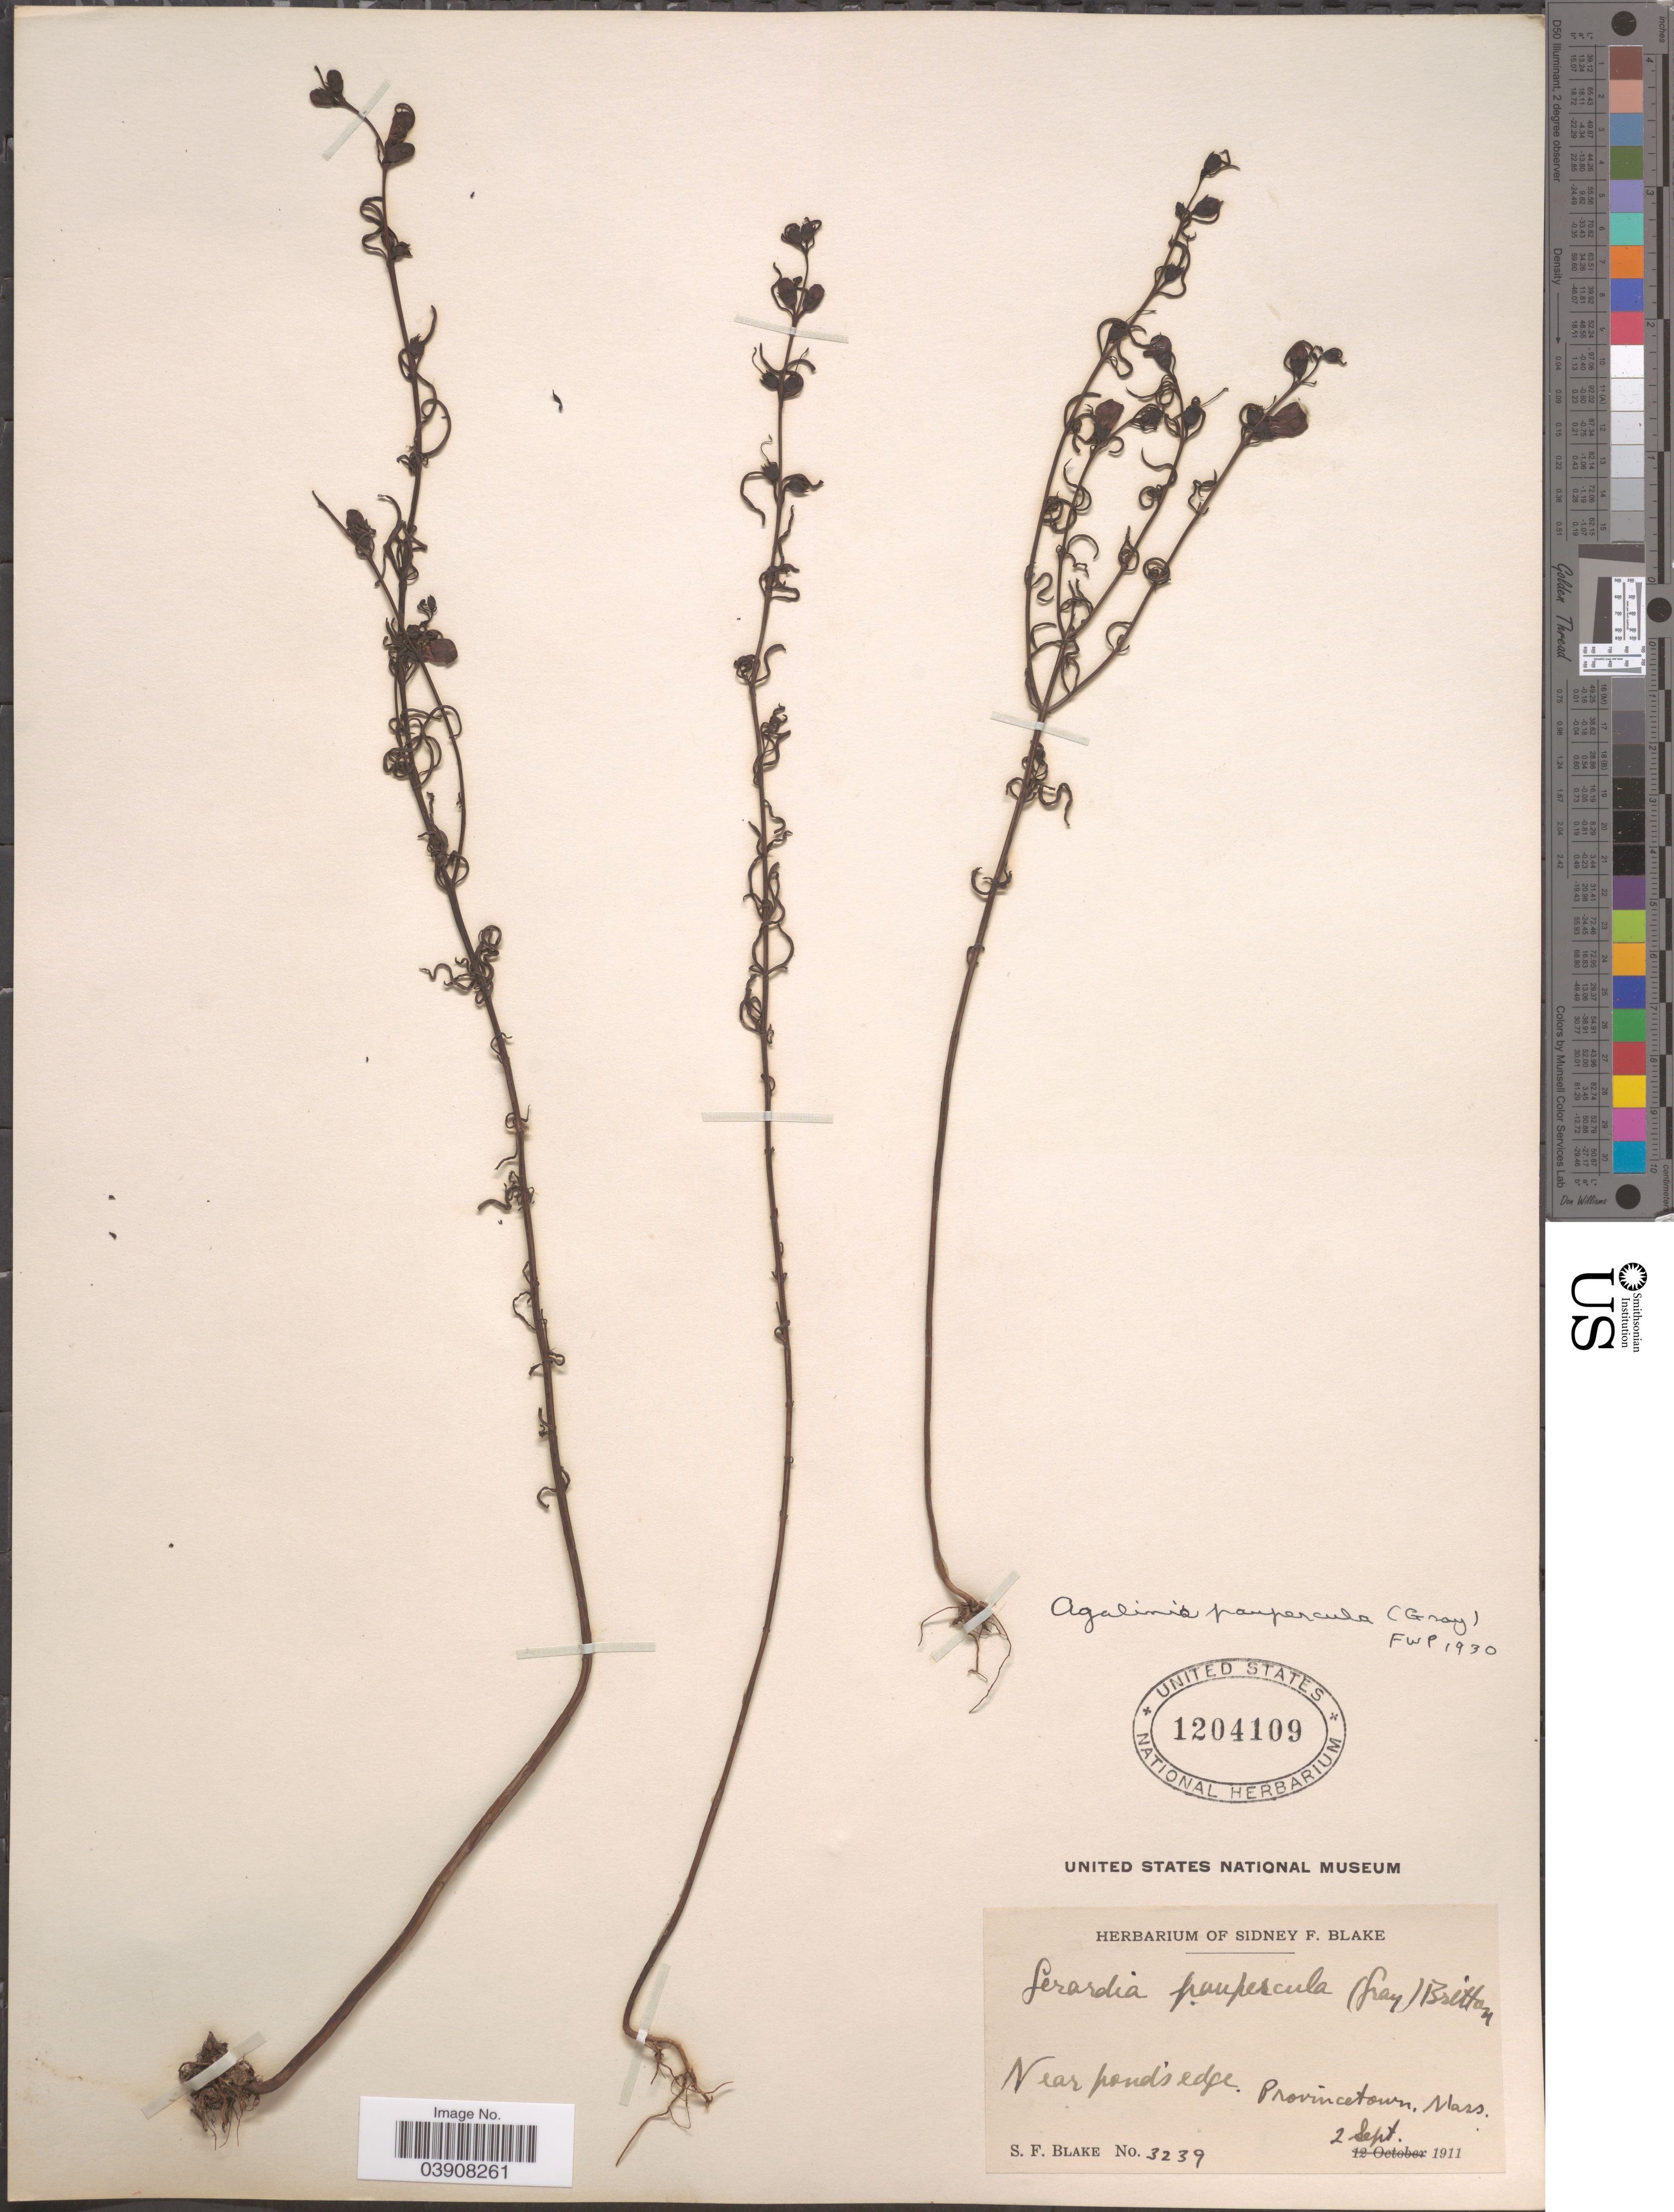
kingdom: Plantae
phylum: Tracheophyta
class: Magnoliopsida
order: Lamiales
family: Orobanchaceae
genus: Agalinis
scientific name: Agalinis paupercula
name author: (A. Gray) Britton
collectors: S. Blake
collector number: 3239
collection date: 1911-09-02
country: United States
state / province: Massachusetts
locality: Near pond's edge. Provincetown.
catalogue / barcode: US 1204109